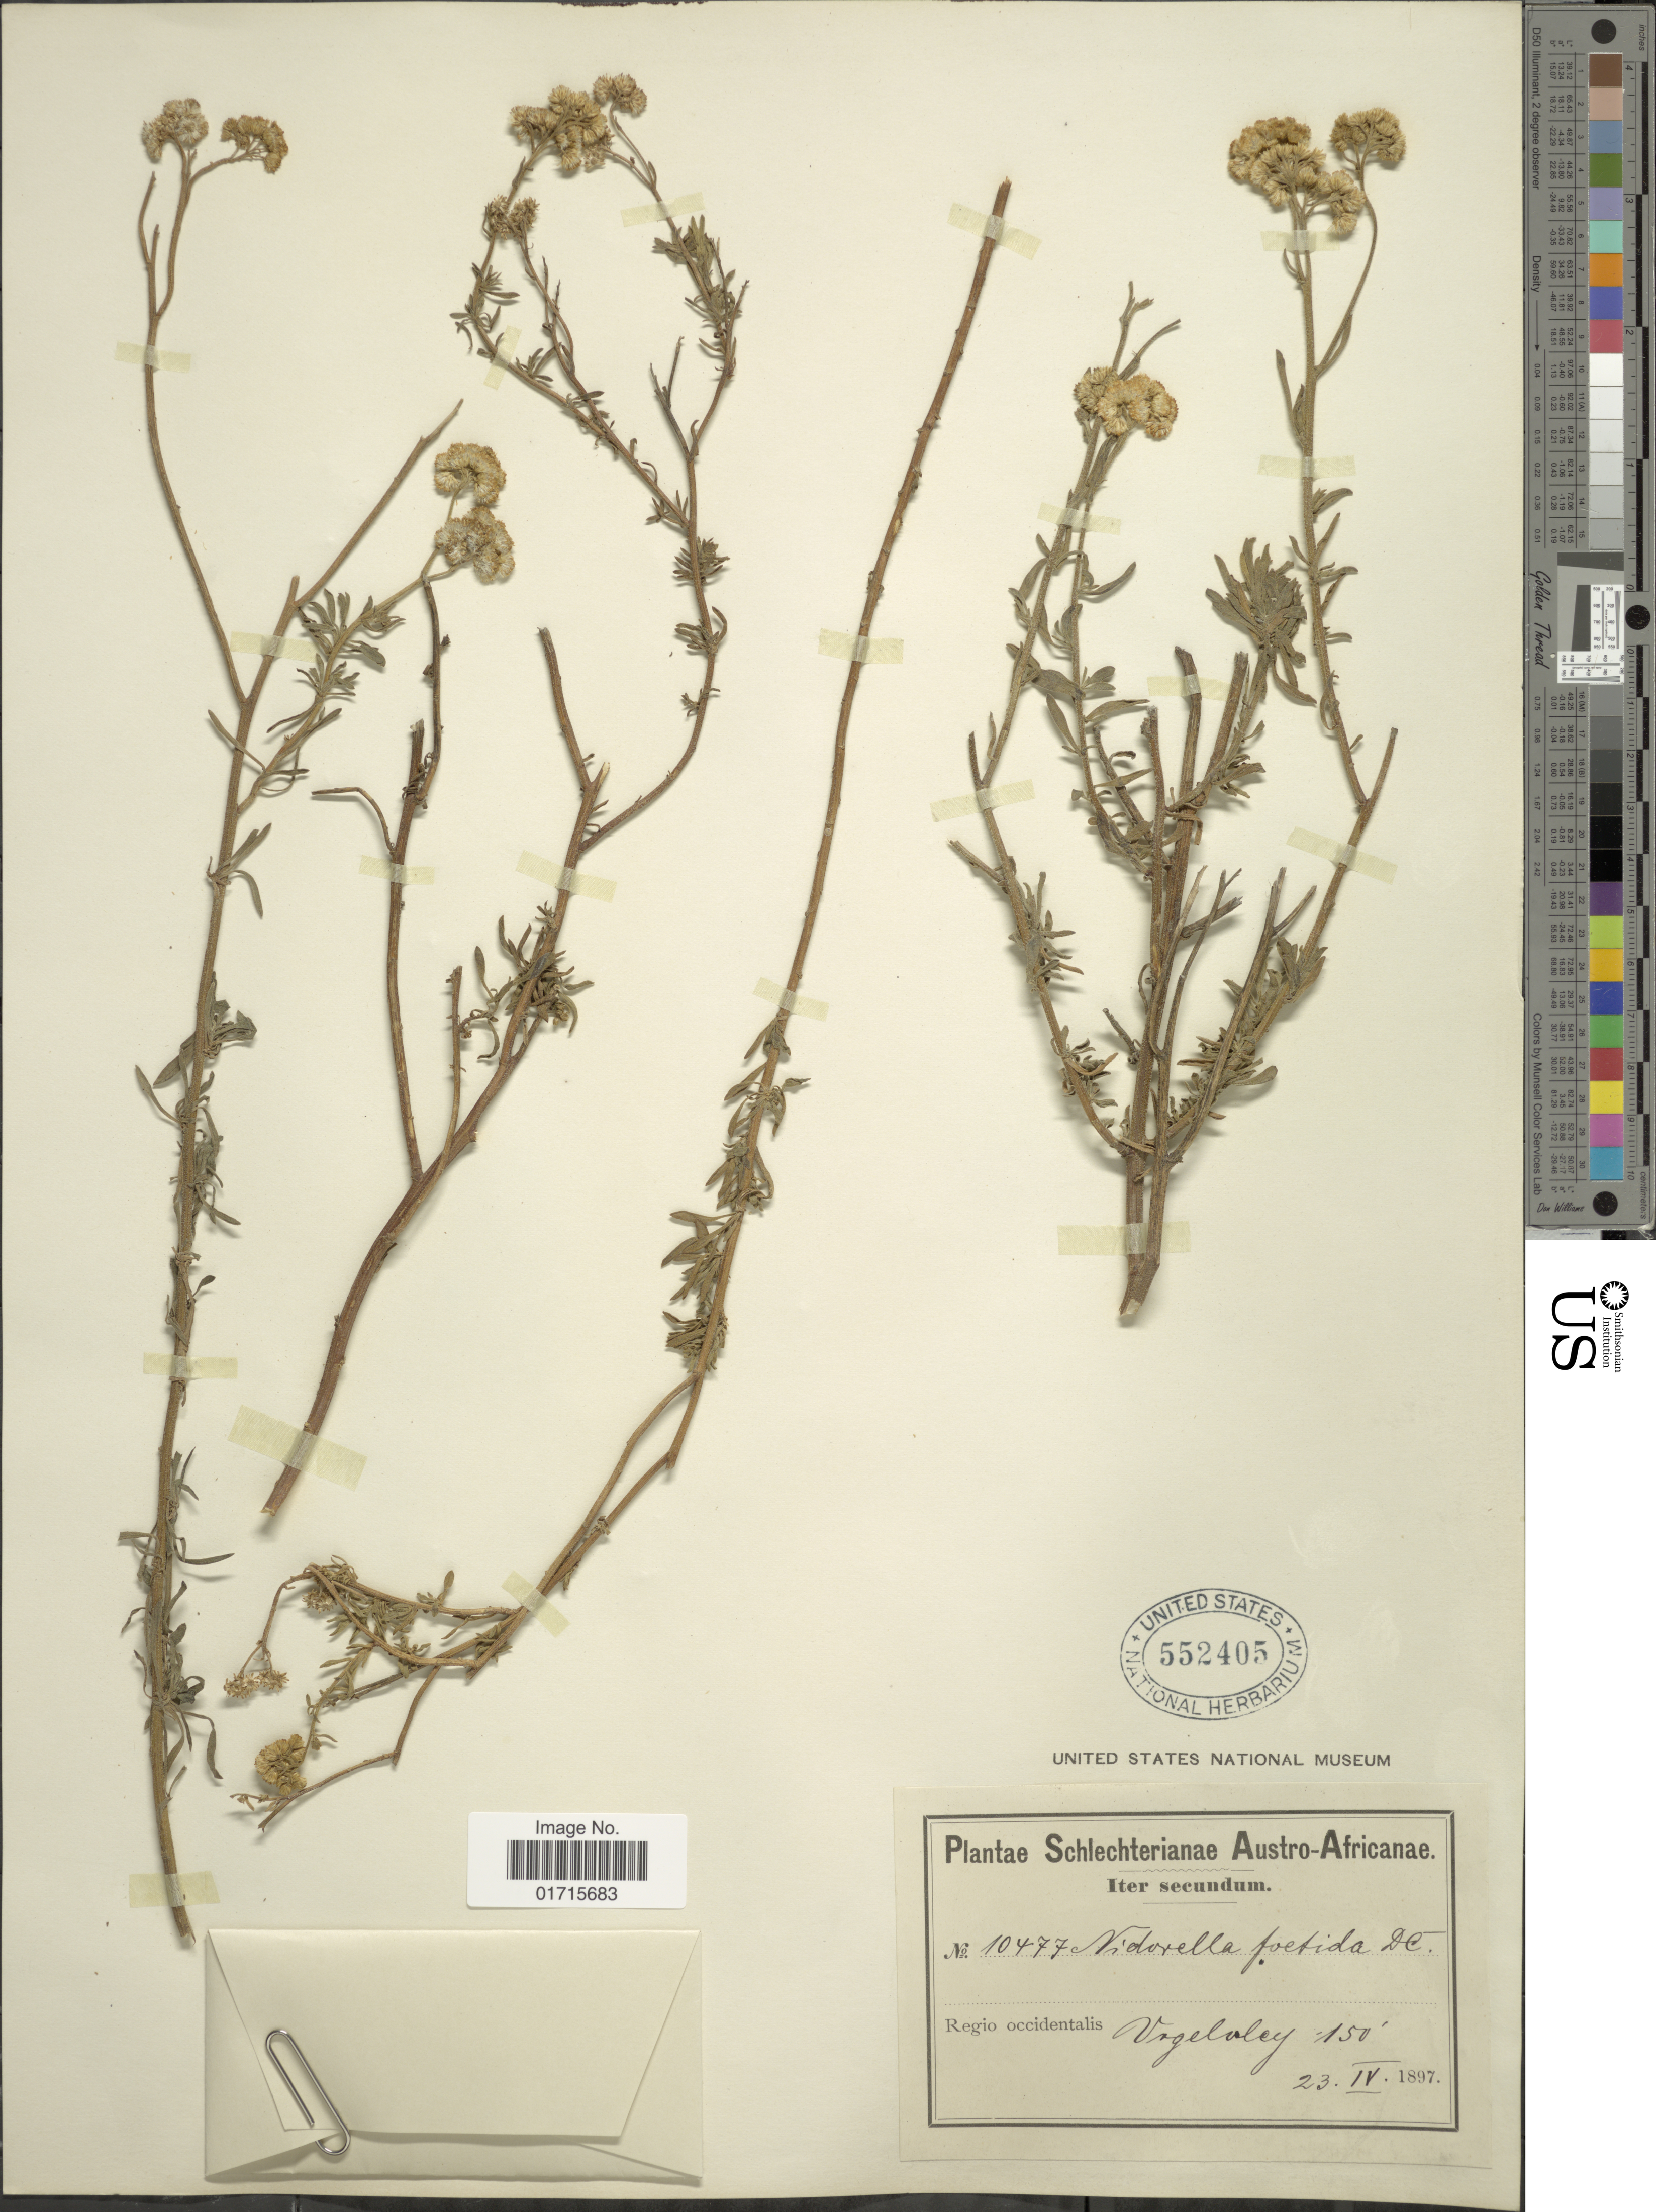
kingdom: Plantae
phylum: Tracheophyta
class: Magnoliopsida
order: Asterales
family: Asteraceae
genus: Nidorella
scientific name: Nidorella foetida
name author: (L.) DC.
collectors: Schlechter, --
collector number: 10477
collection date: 1897-04-23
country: South Africa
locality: Austro-Africanae. Regio occidentalis Vogel Vlei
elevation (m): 46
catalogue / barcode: US 552405